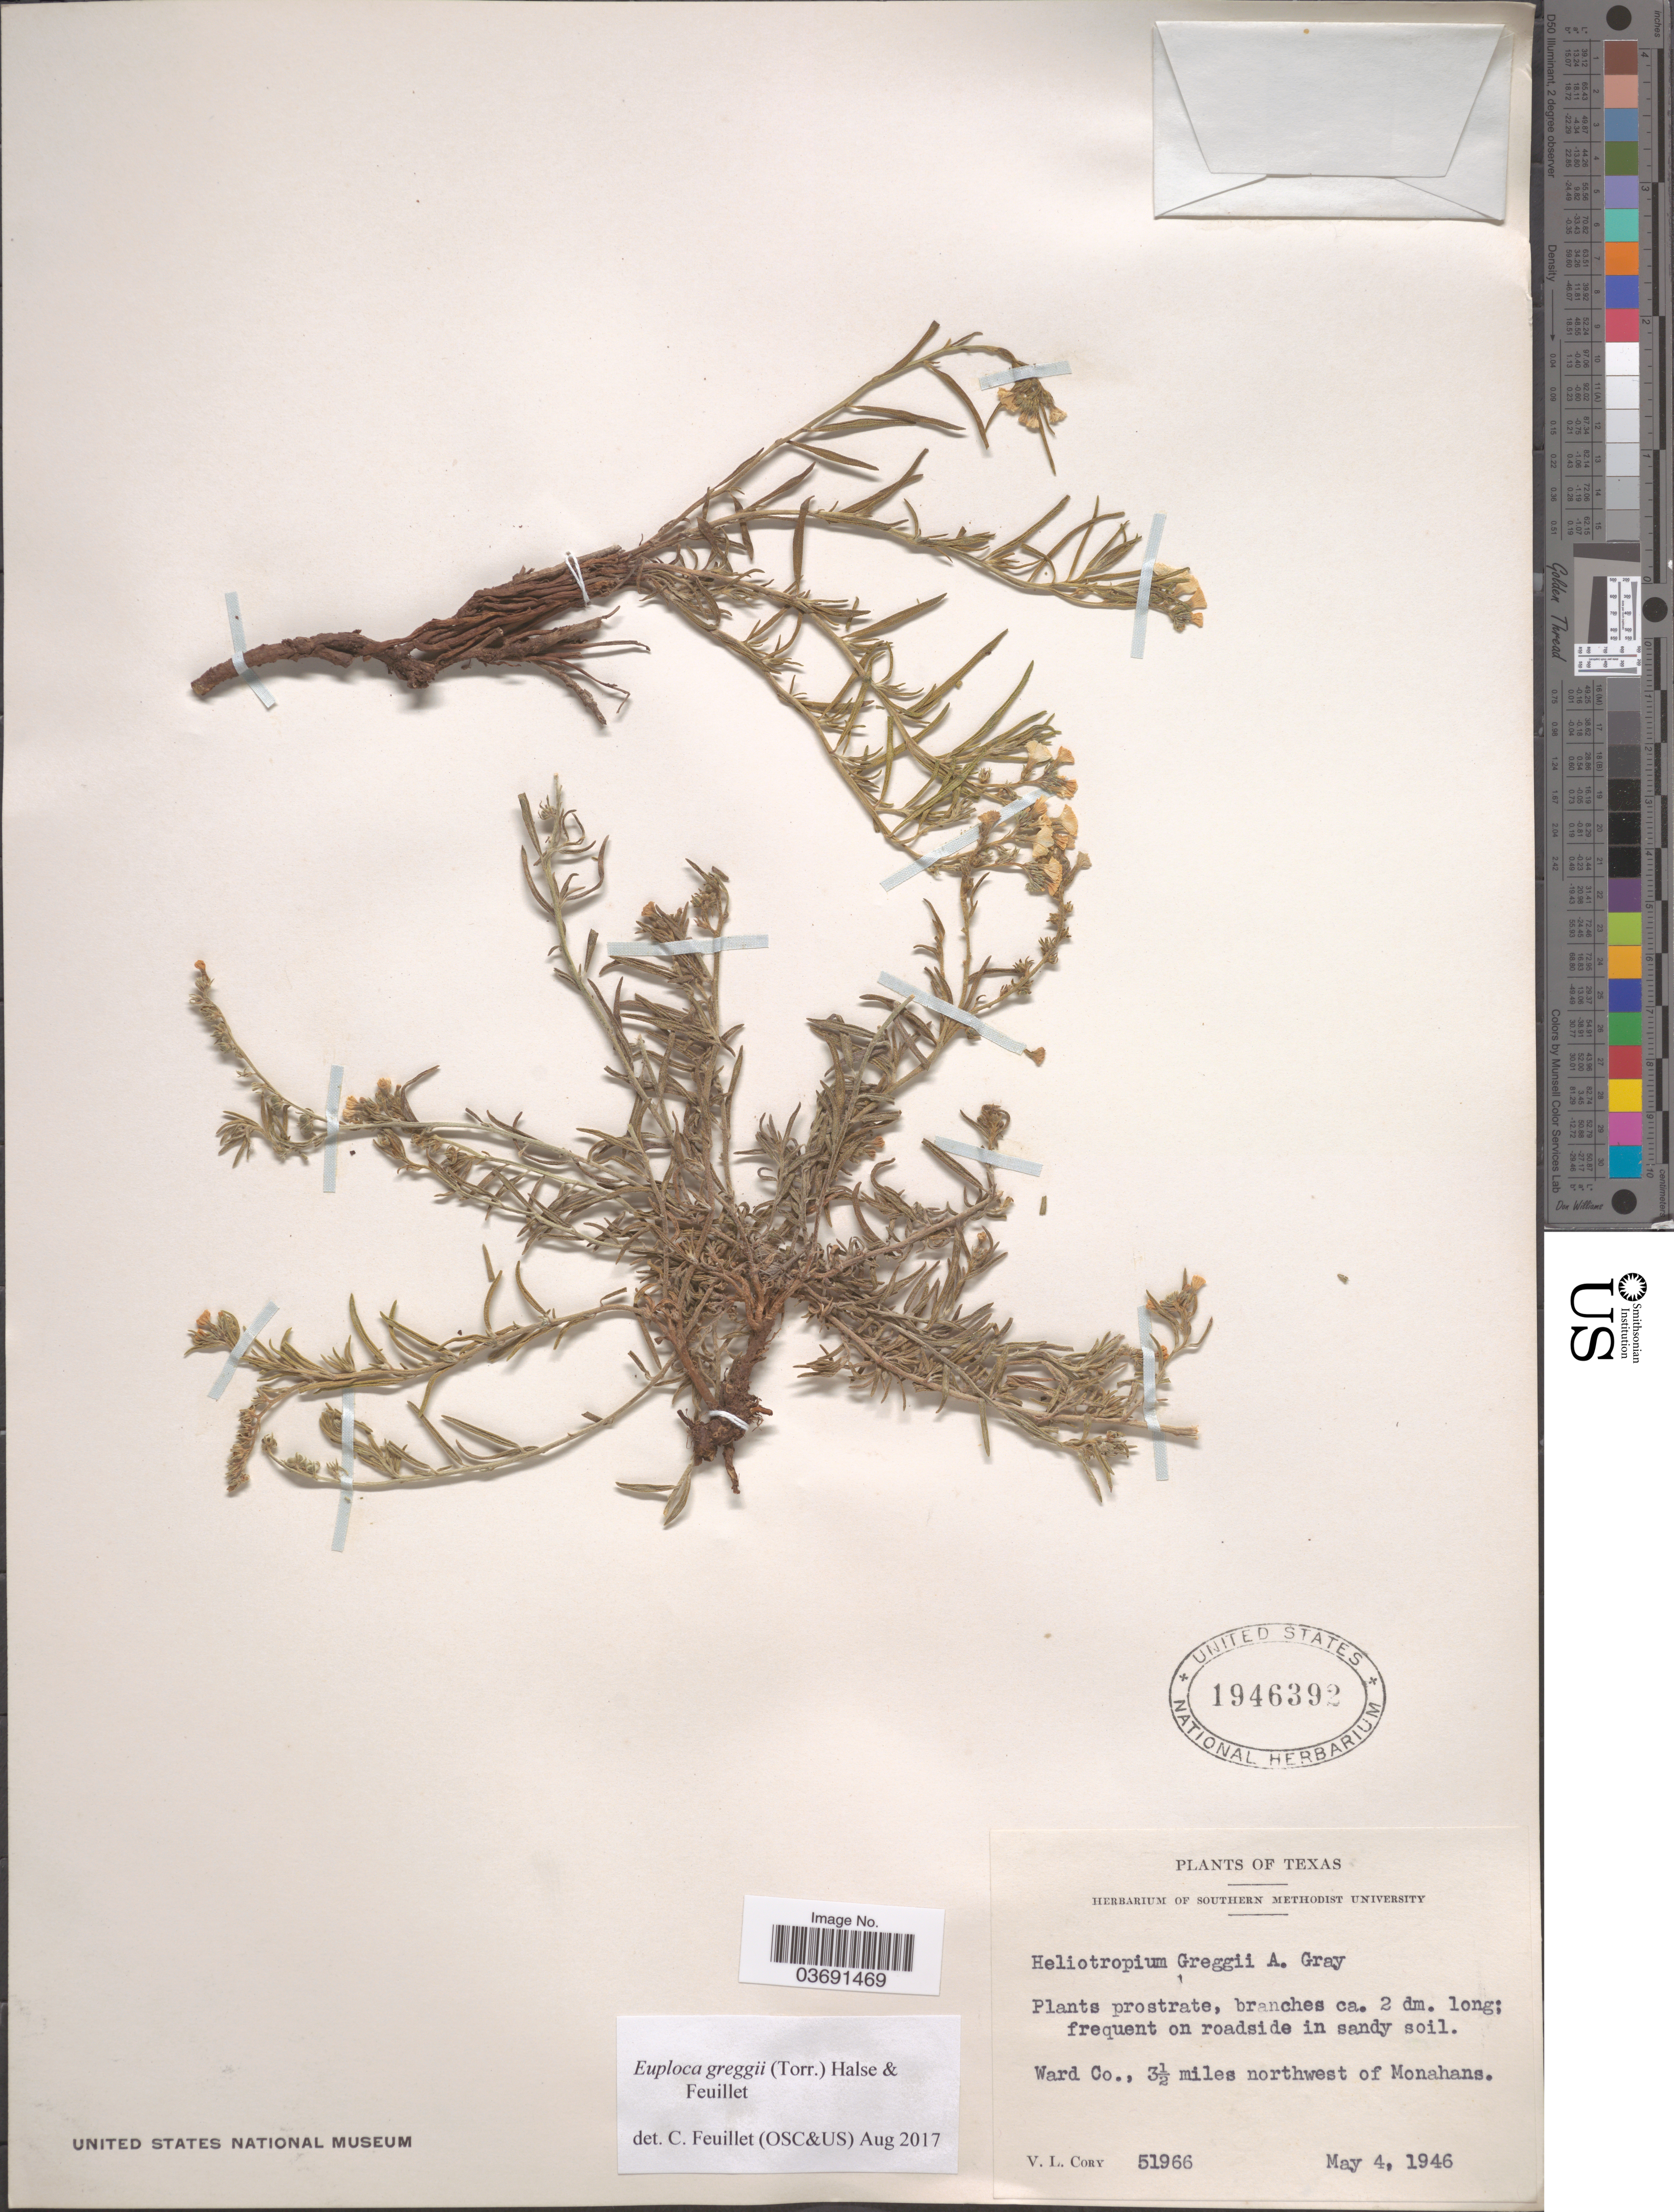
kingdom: Plantae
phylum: Tracheophyta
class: Magnoliopsida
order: Boraginales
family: Heliotropiaceae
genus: Euploca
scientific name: Euploca greggii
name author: (Torr.) Feuillet & Halse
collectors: V. Cory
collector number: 51966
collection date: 1946-05-04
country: United States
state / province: Texas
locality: Ward Co., 3½ miles northwest of Monahans.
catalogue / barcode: US 1946392